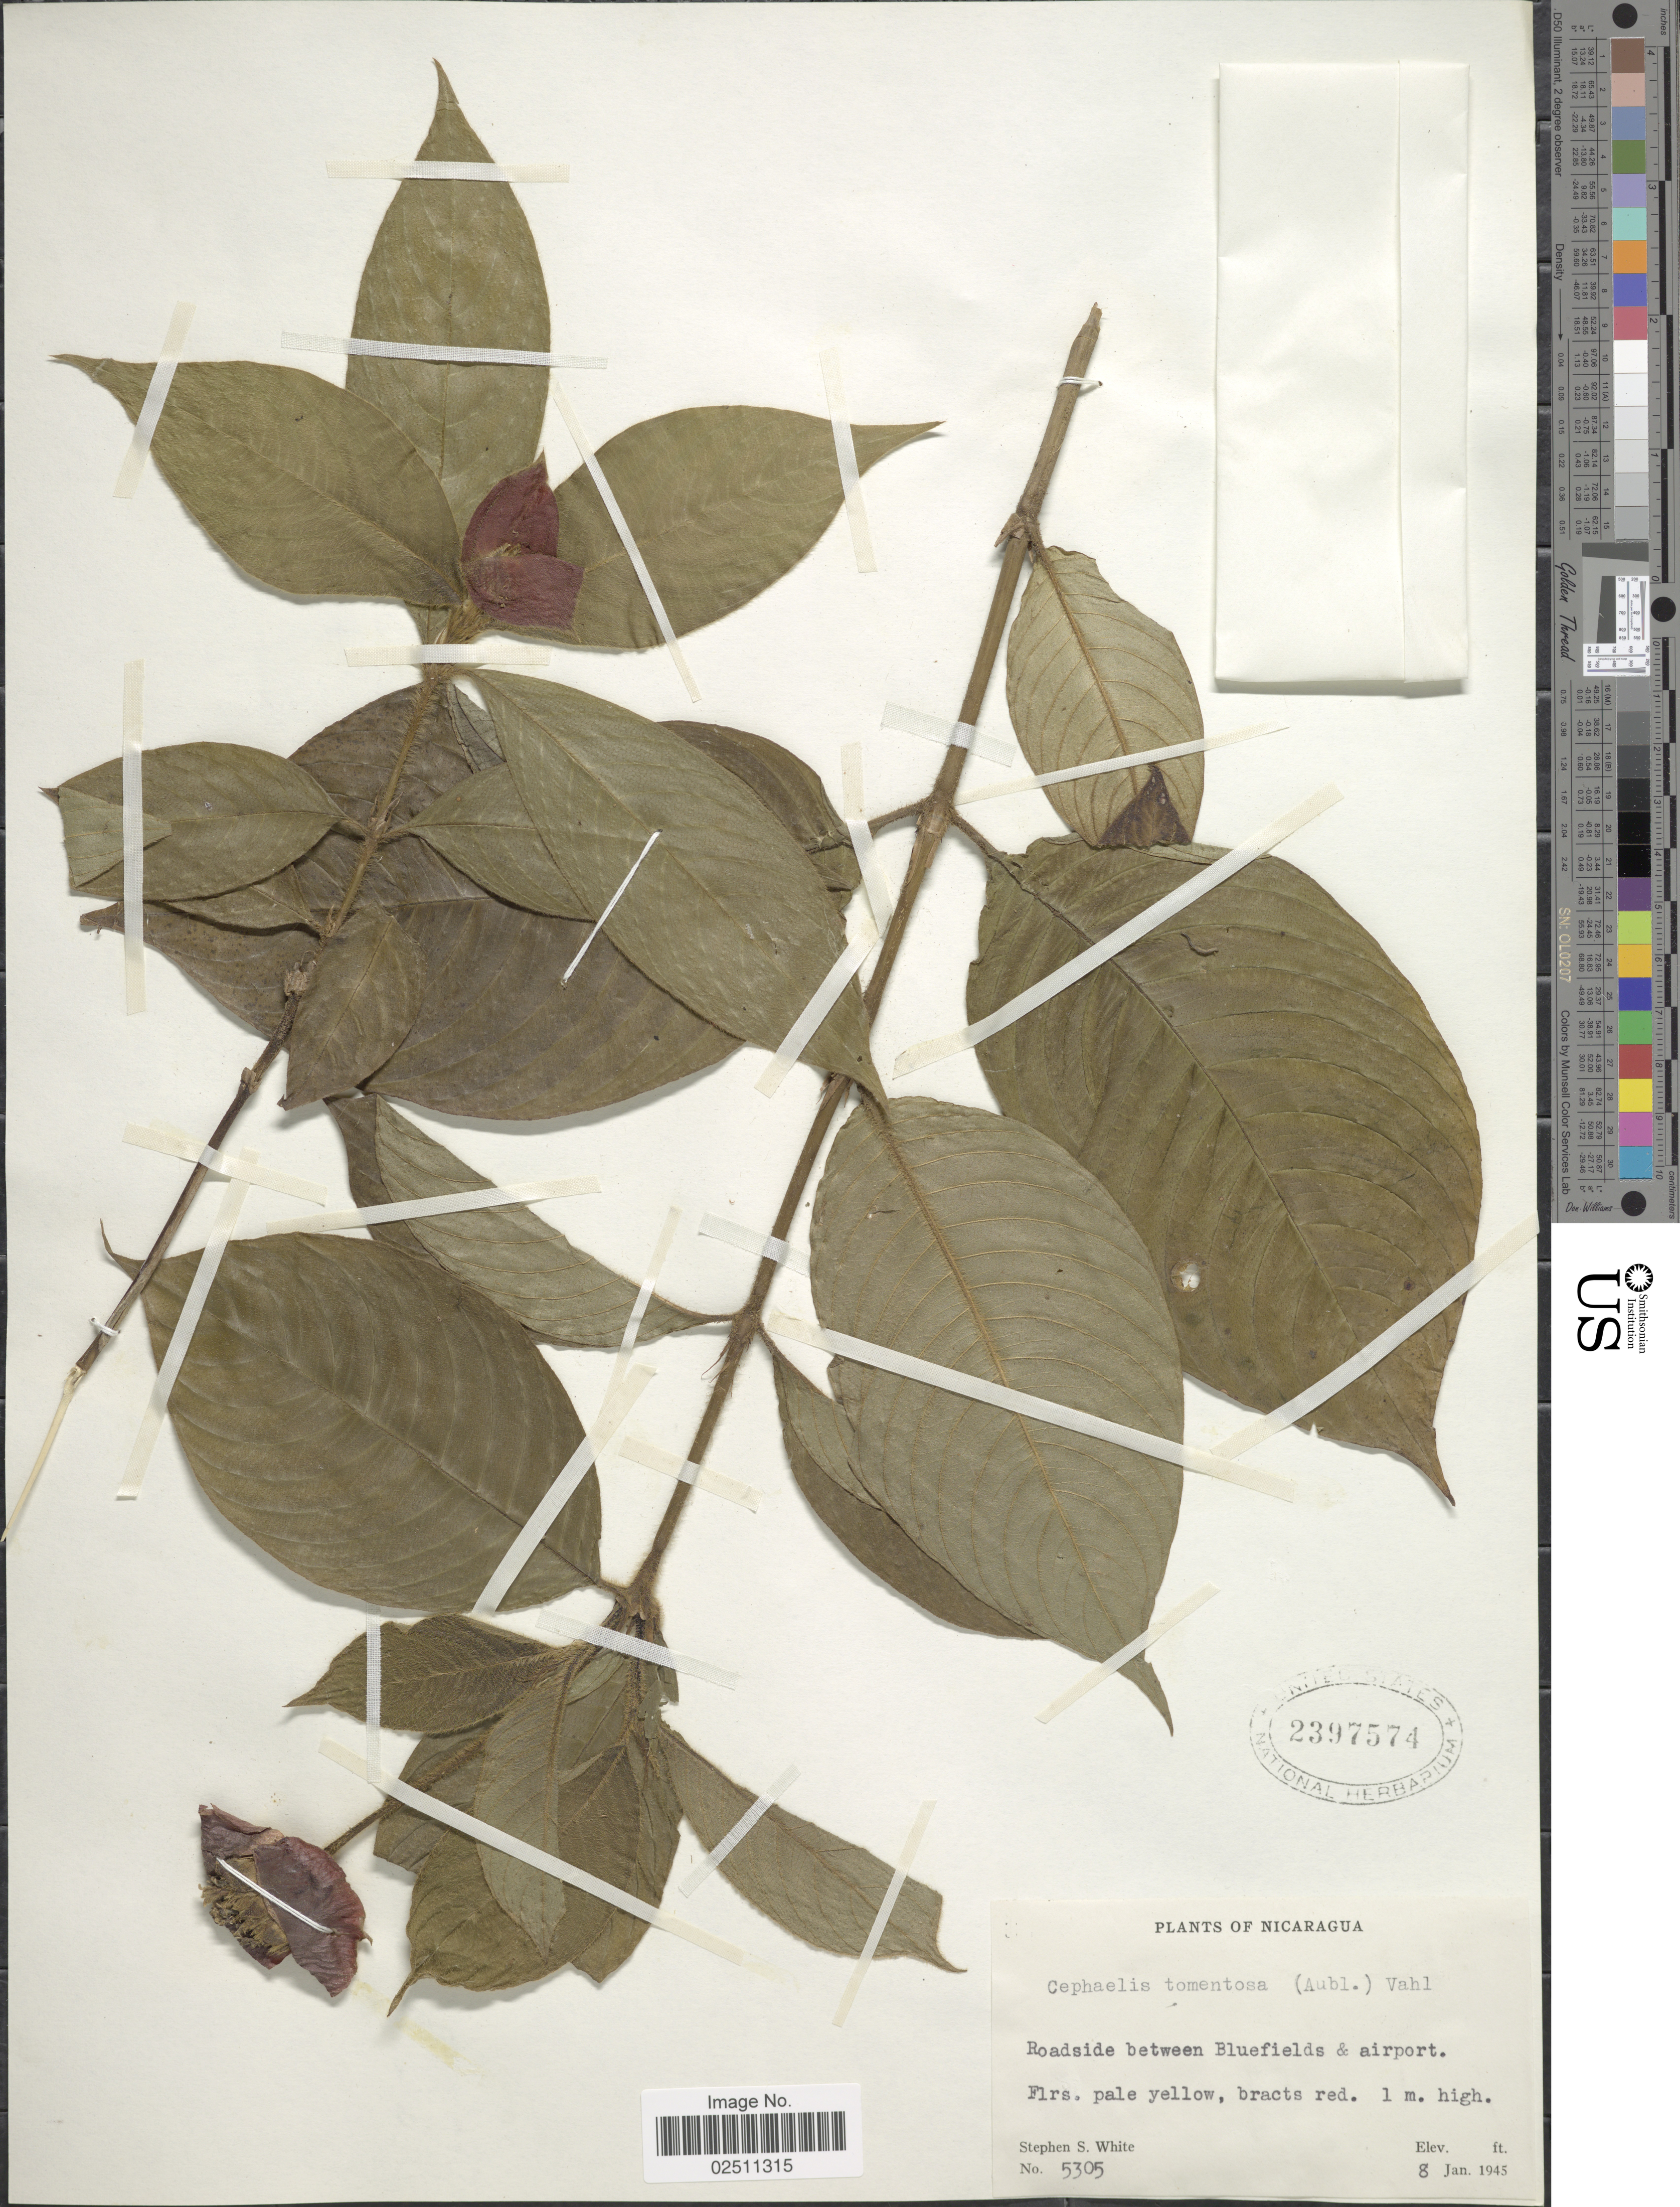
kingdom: Plantae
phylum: Tracheophyta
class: Magnoliopsida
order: Gentianales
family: Rubiaceae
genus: Psychotria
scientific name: Psychotria poeppigiana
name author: Müll. Arg.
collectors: S. S. White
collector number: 5305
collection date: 1945-01-08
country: Nicaragua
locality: Roadside between Bluefields & airport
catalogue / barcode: US 2397574